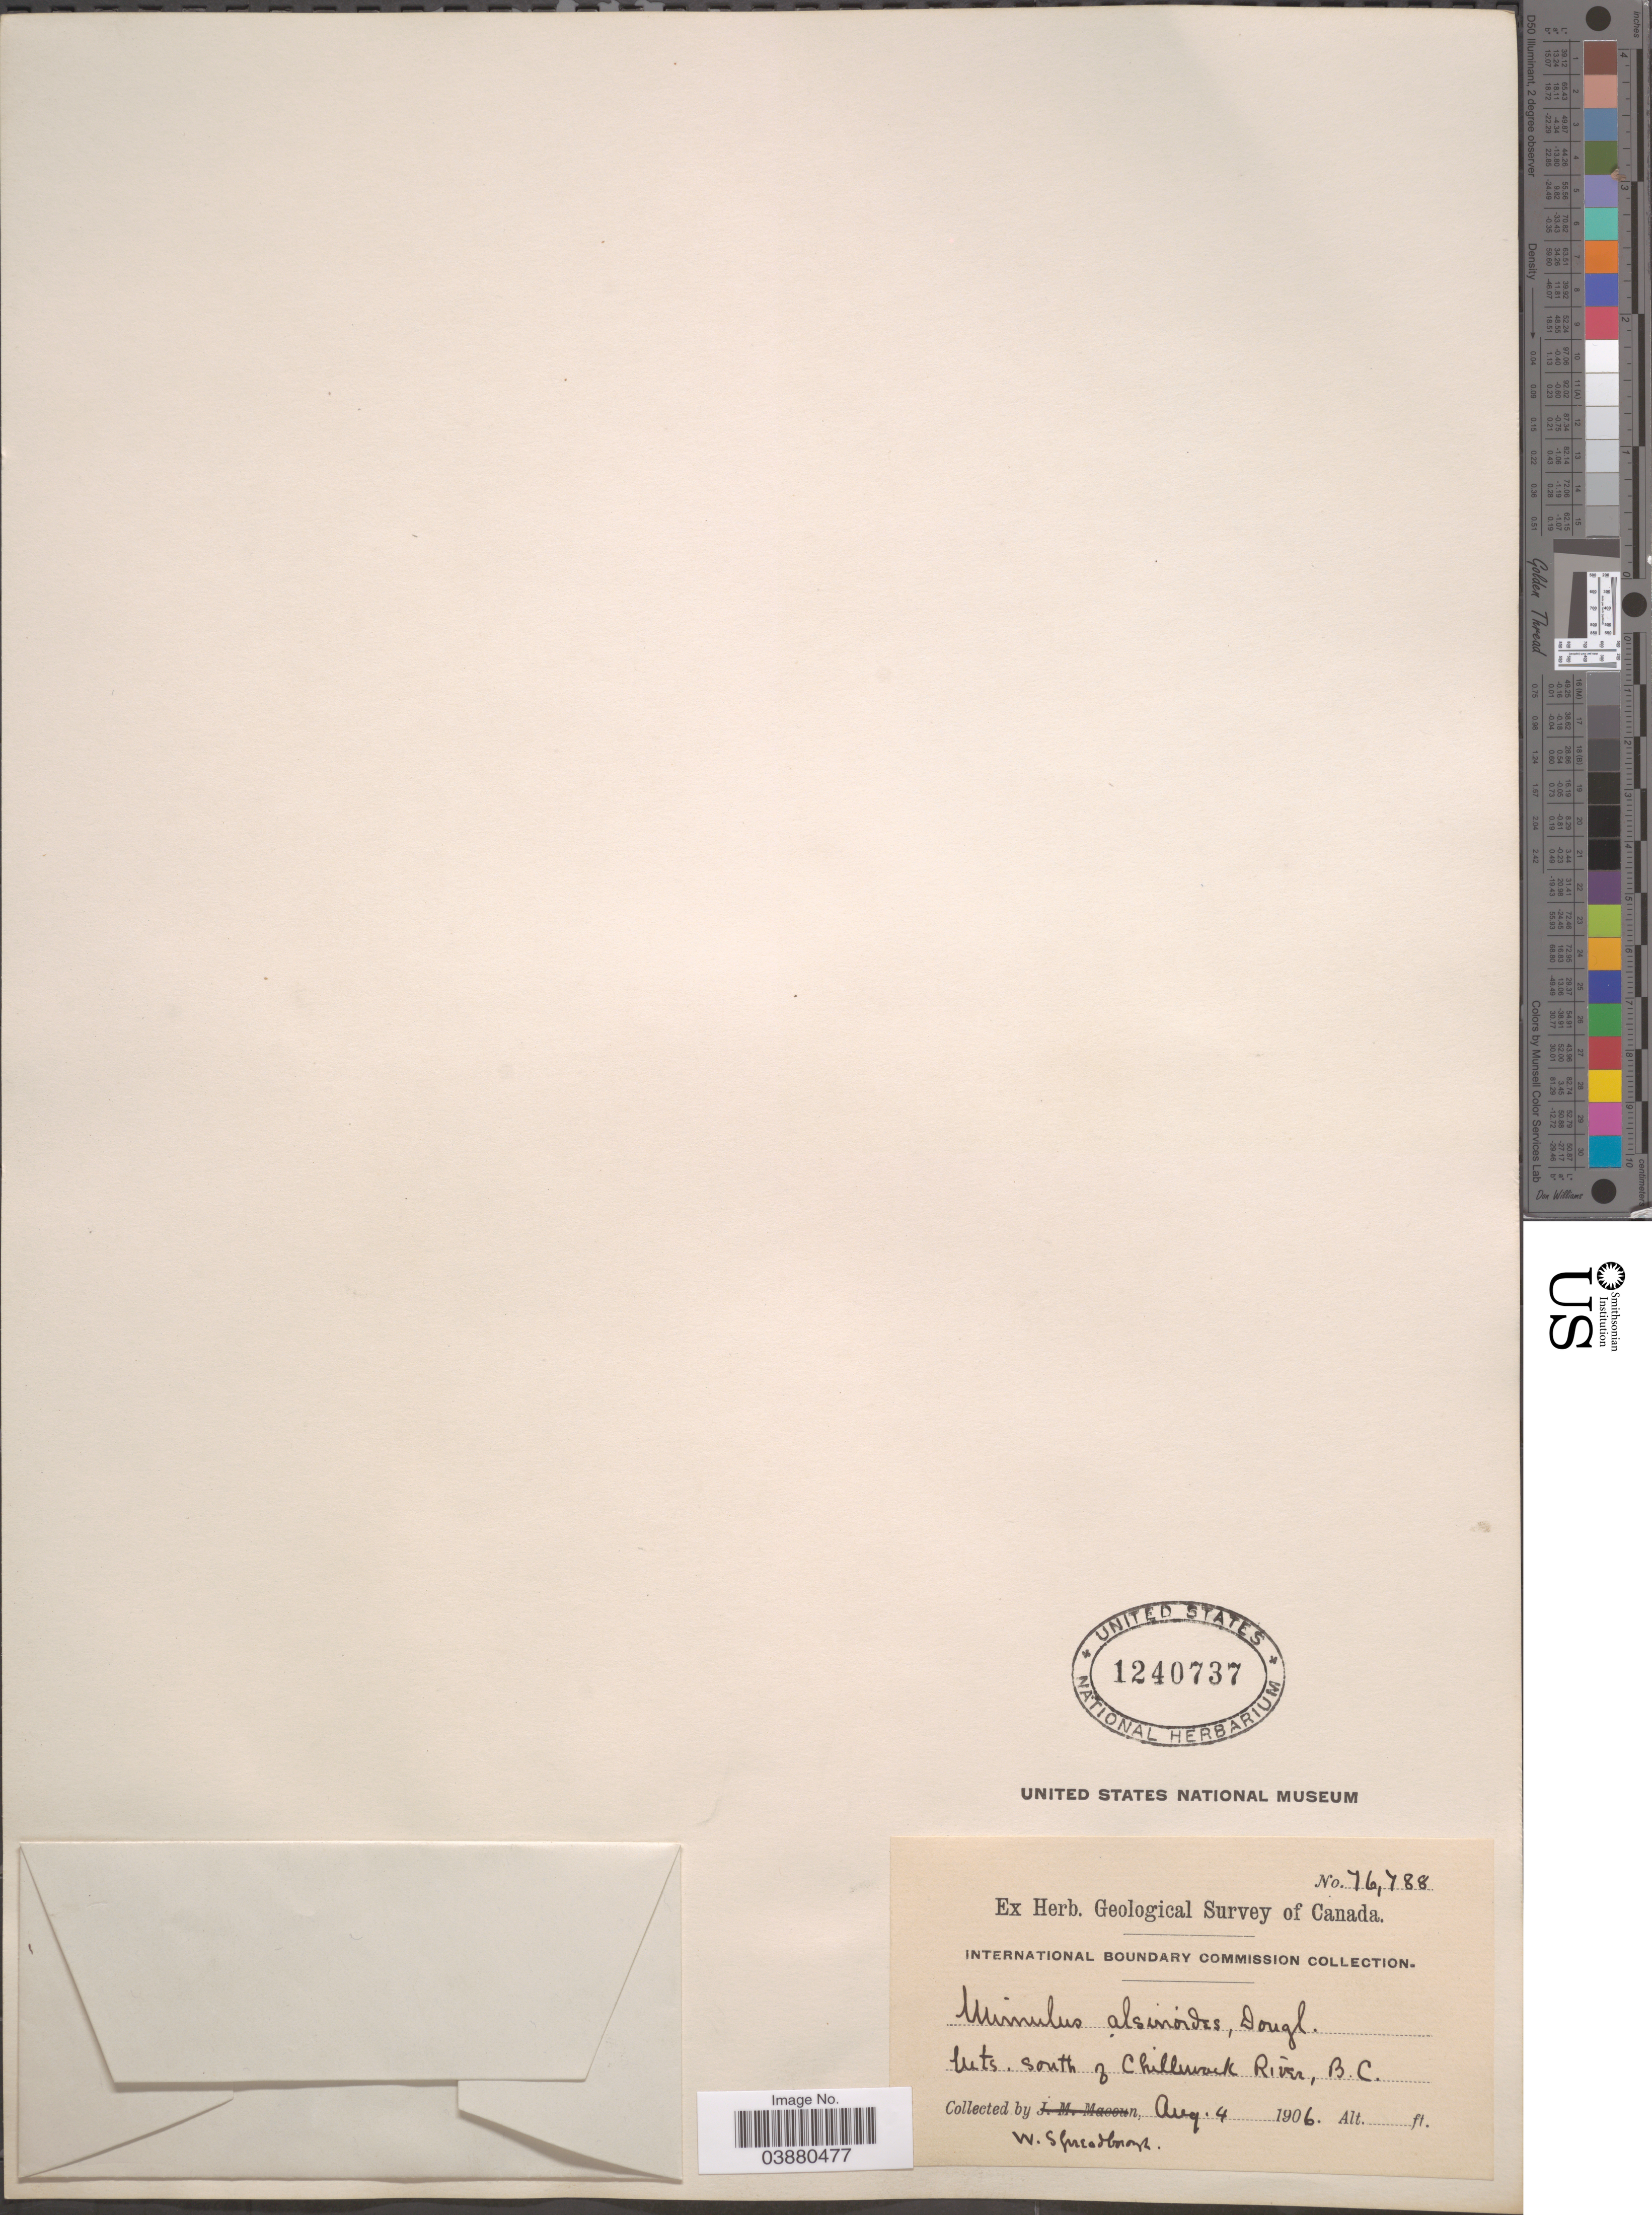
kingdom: Plantae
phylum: Tracheophyta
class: Magnoliopsida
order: Lamiales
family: Phrymaceae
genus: Mimulus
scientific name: Mimulus alsinoides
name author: Douglas ex Benth.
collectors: W. Spreadborough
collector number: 76788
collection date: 1906-08-04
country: Canada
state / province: British Columbia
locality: Mts. south of Chilliwack River.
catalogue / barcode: US 1240737